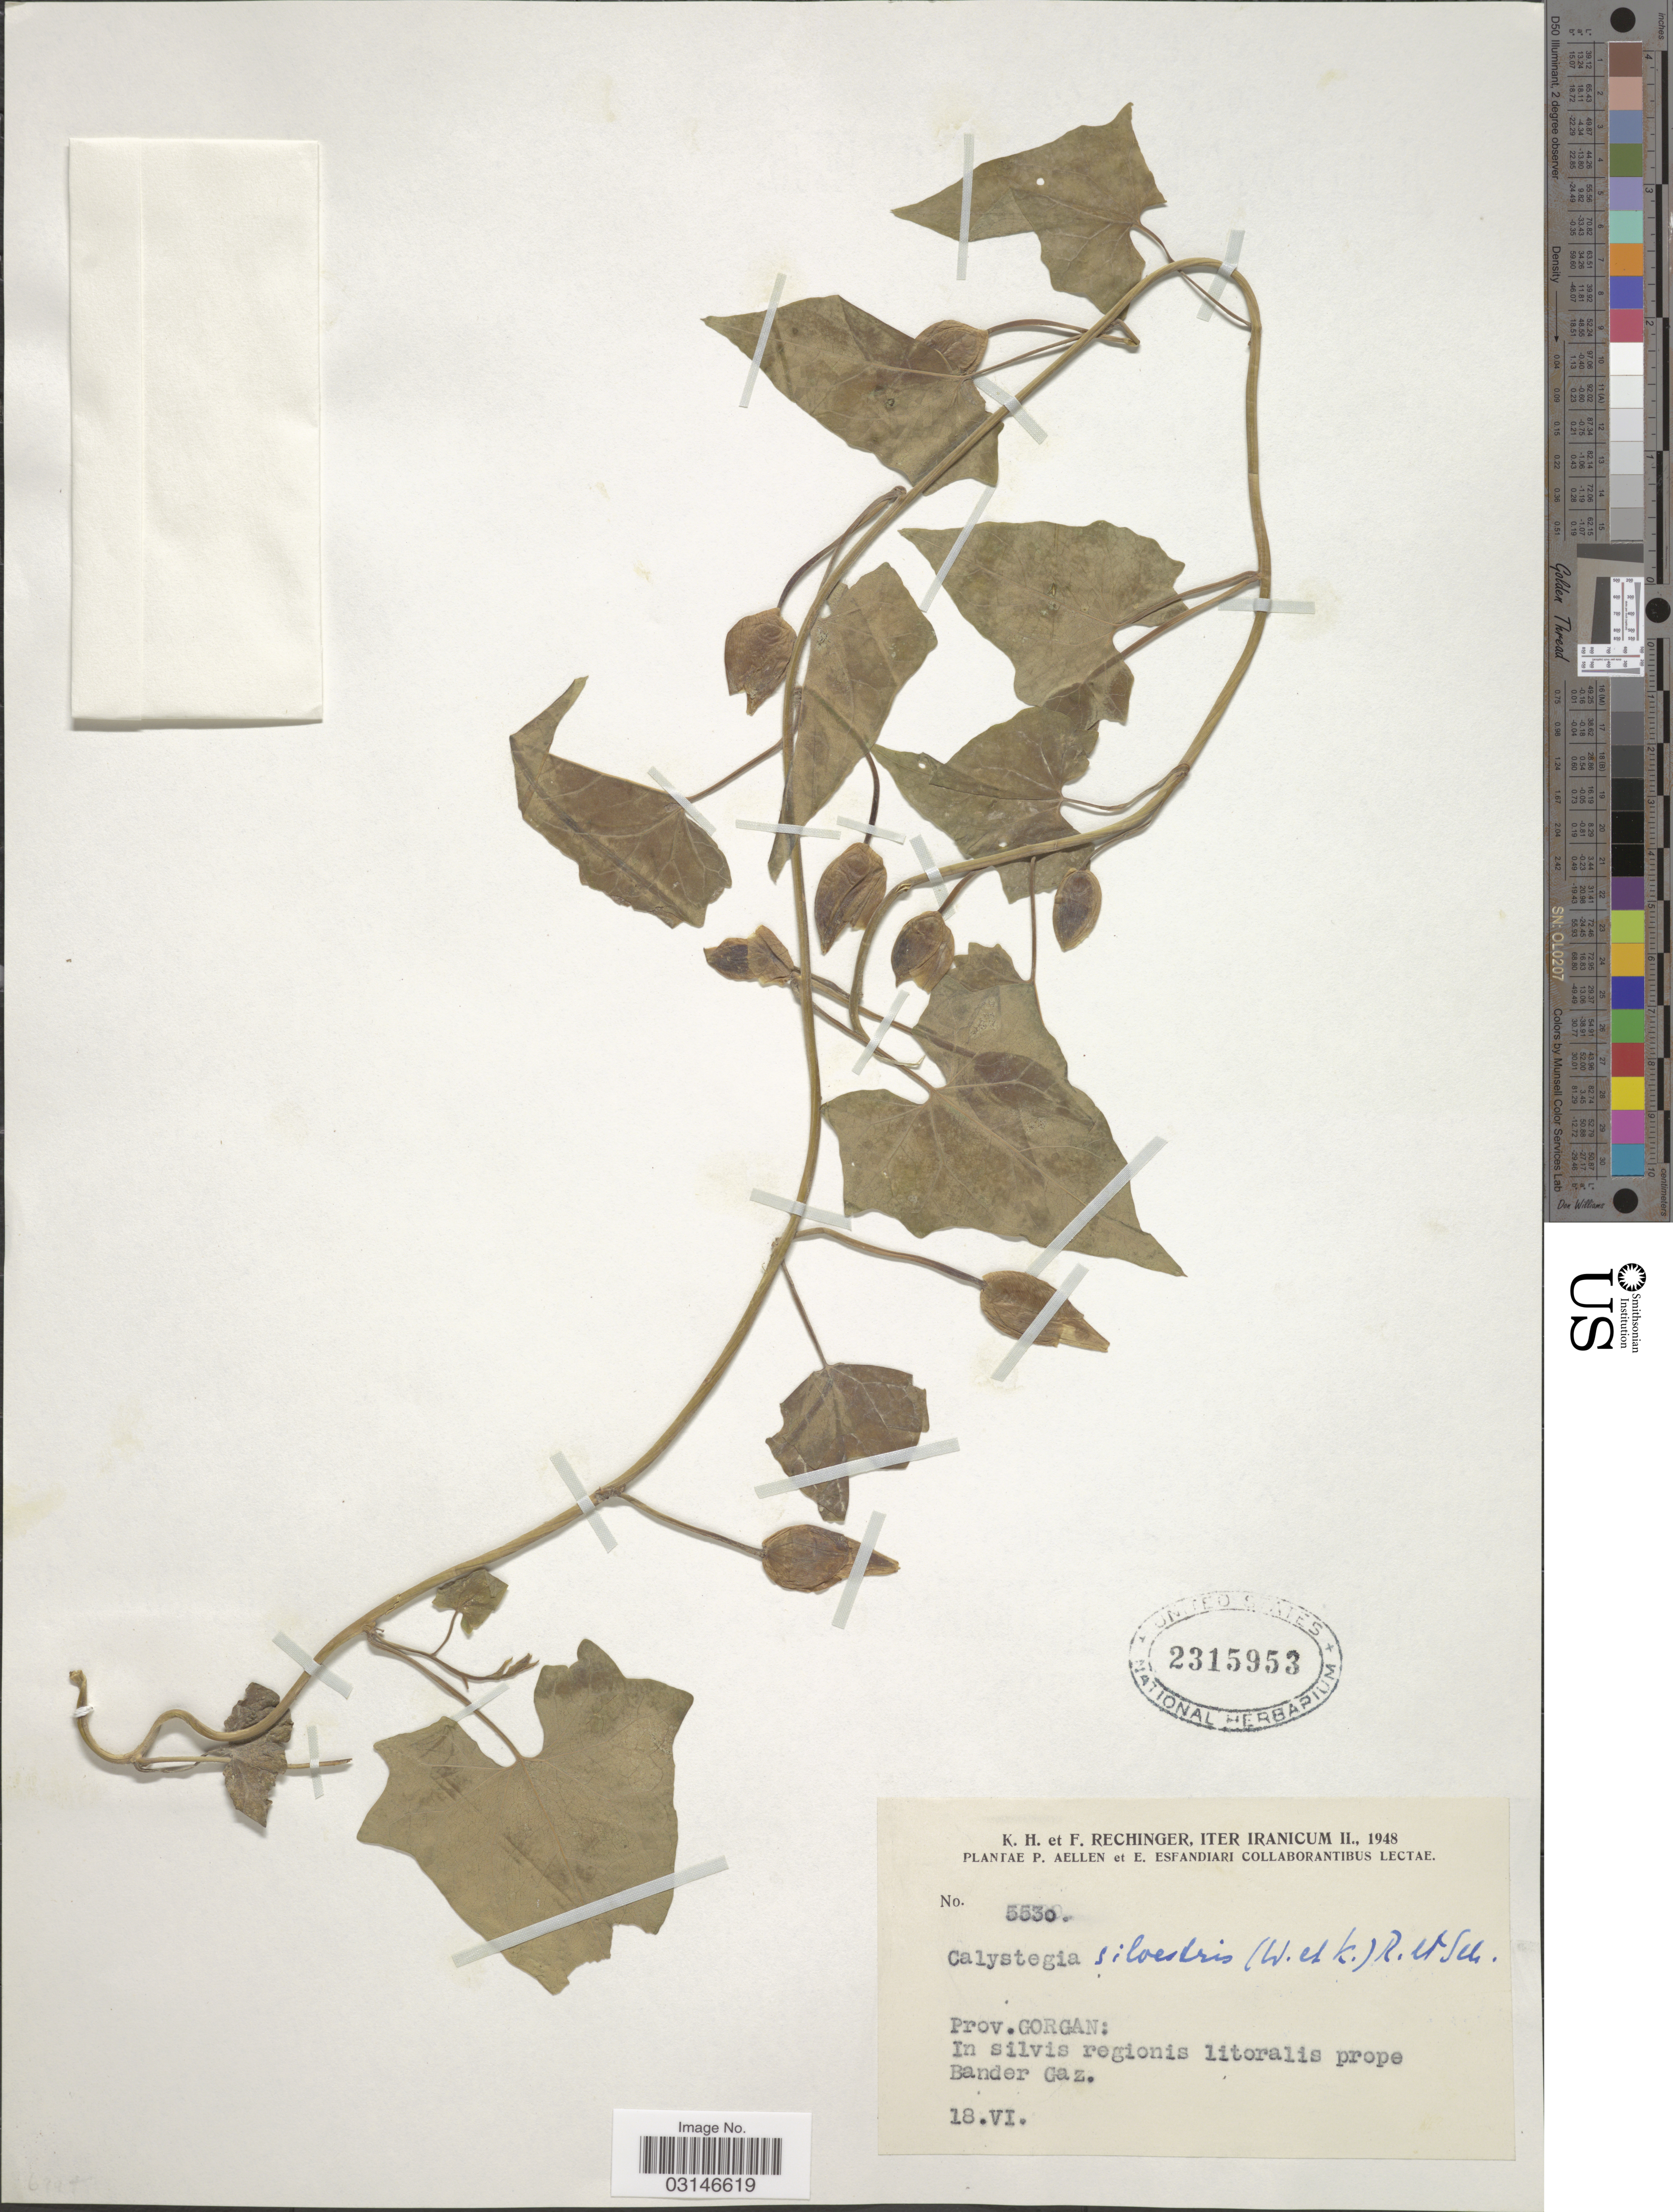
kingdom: Plantae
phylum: Tracheophyta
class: Magnoliopsida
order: Solanales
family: Convolvulaceae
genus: Calystegia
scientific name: Calystegia silvatica subsp. silvatica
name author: (Kit.) Griseb.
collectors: P. Aellen, E. Esfandiari, K. H. Rechinger & F. Rechinger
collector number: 5530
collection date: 1948-06-18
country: Iran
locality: Iter Iranicum. Prov. Gorgan: In silvis regionis litoralis prope Bander Gaz.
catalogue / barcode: US 2315953